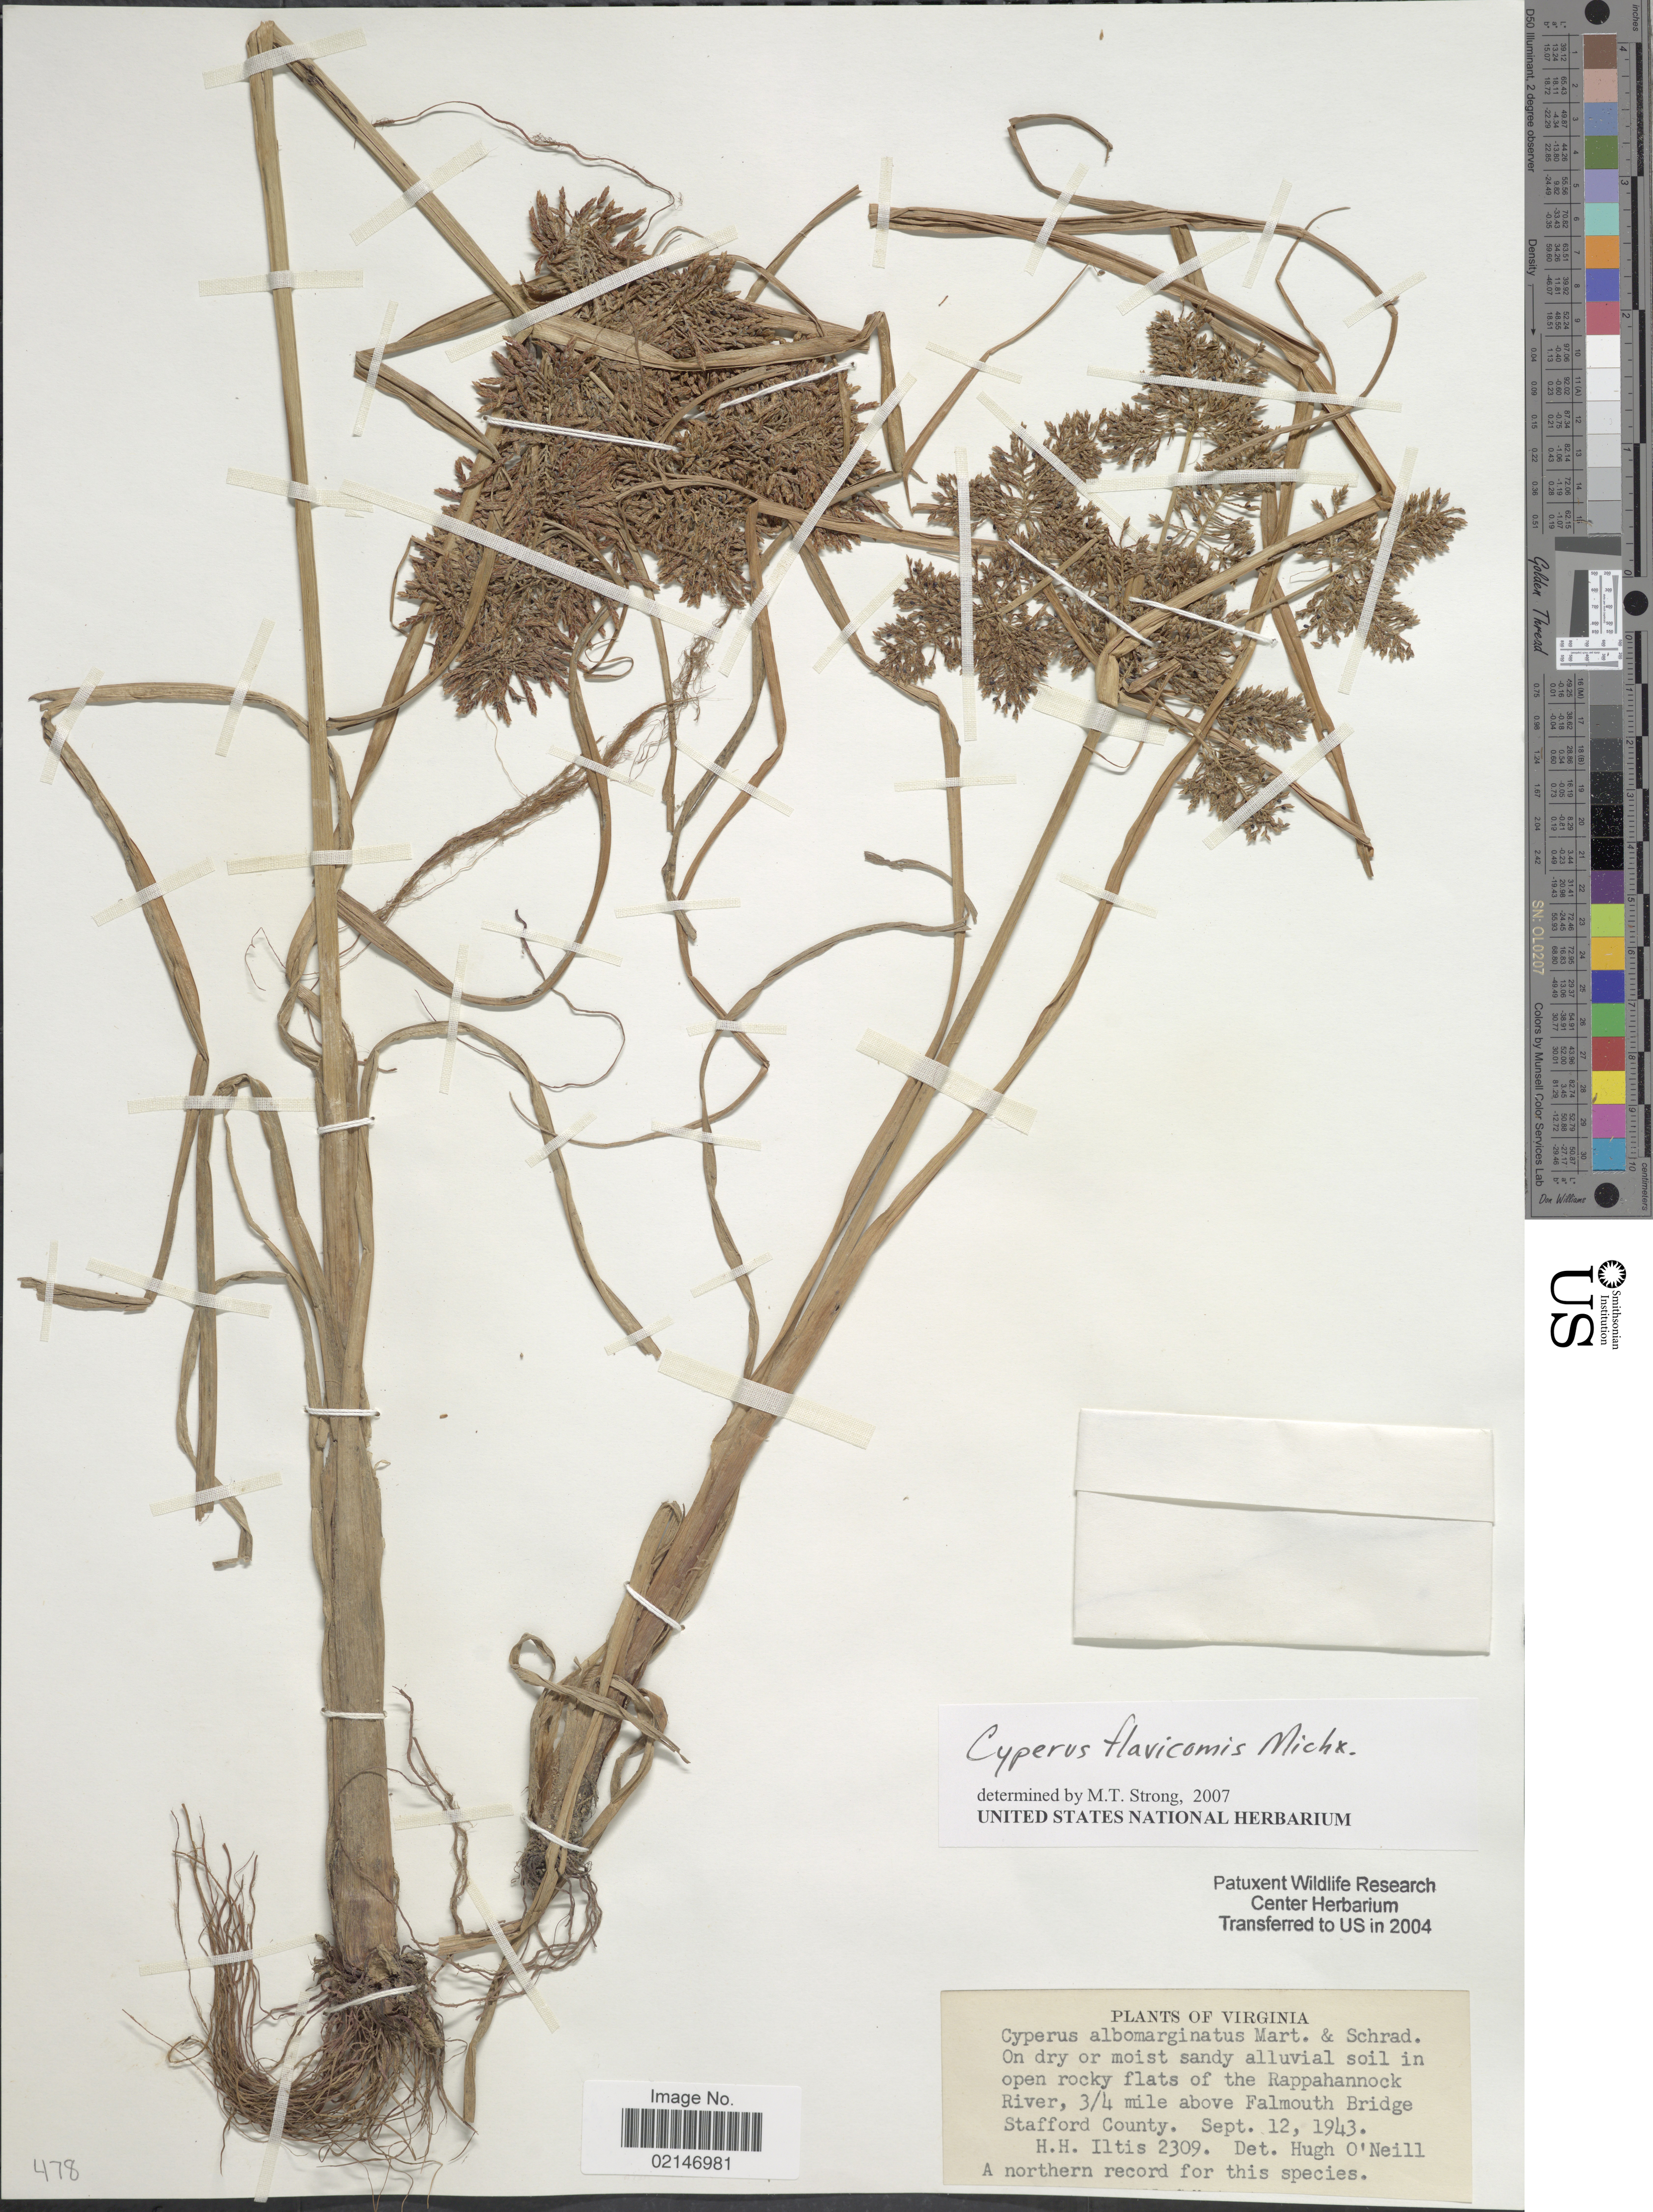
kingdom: Plantae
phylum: Tracheophyta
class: Liliopsida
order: Poales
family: Cyperaceae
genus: Cyperus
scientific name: Cyperus flavicomus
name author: Michx.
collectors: H. H. Iltis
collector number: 2309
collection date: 1943-09-12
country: United States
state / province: Virginia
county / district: Stafford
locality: The Rappahannock River, 3/4 mile above Falmouth Bridge Stafford County